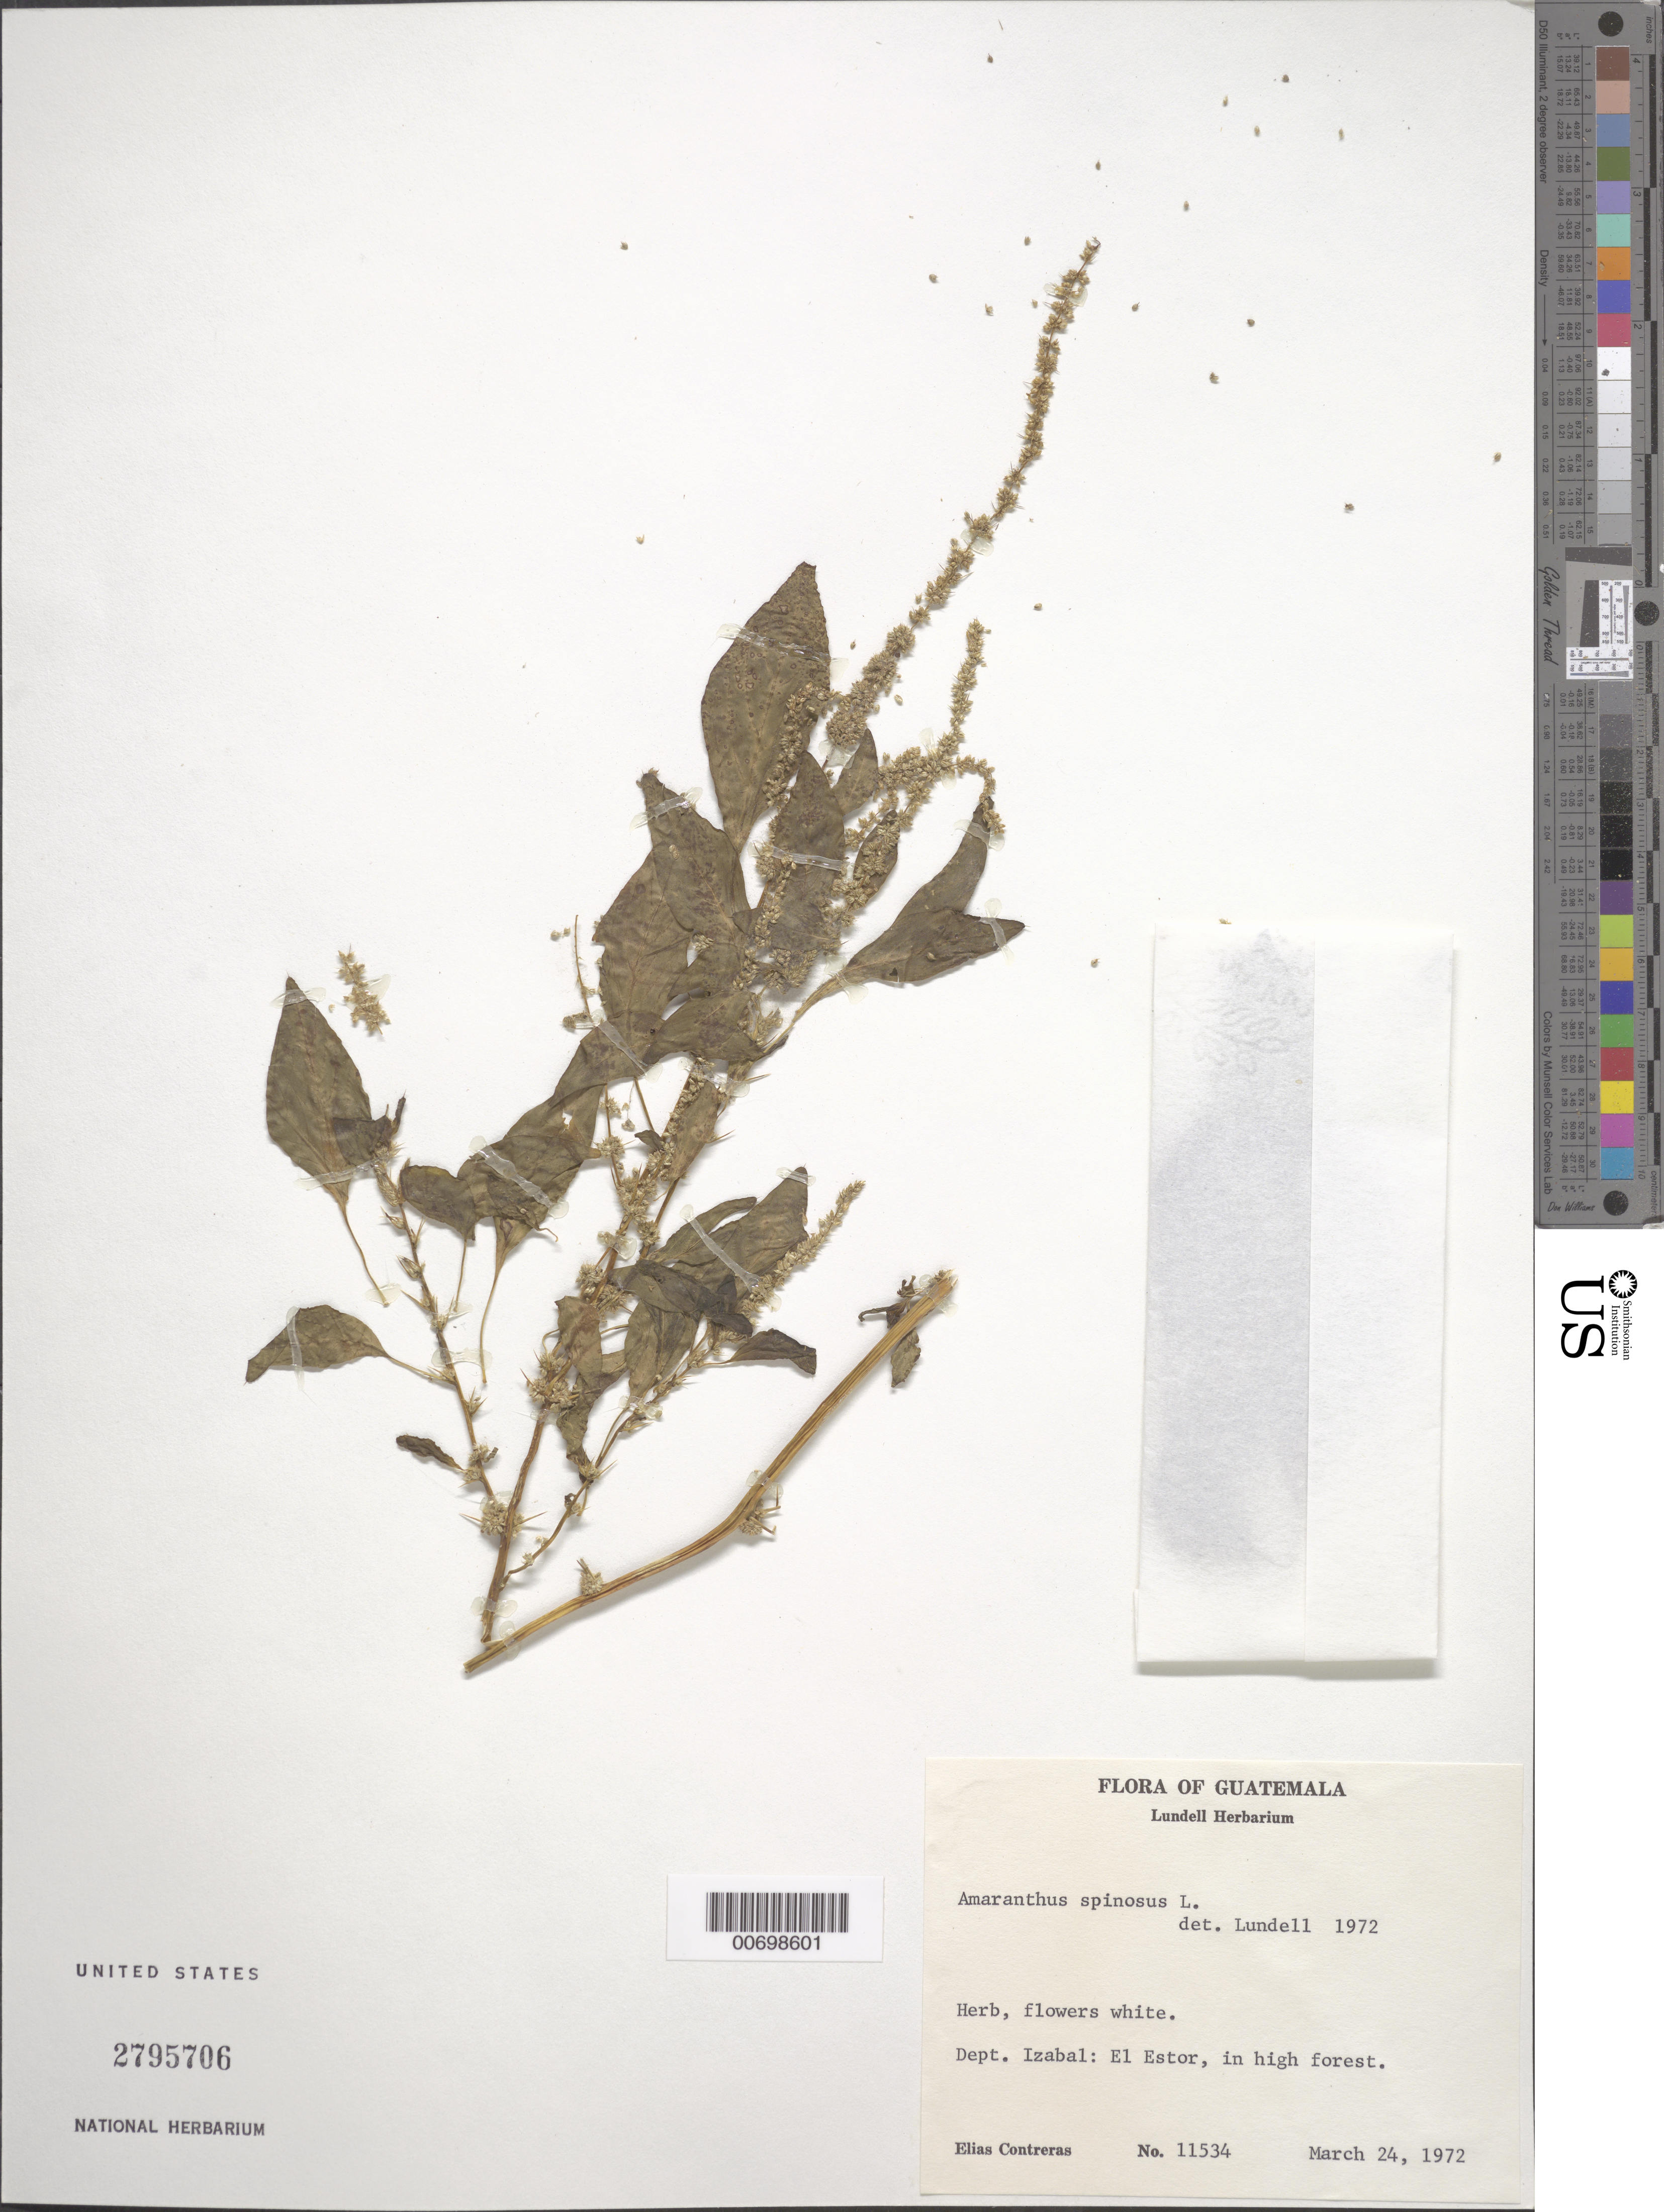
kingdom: Plantae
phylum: Tracheophyta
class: Magnoliopsida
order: Caryophyllales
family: Amaranthaceae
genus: Amaranthus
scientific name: Amaranthus spinosus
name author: L.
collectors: E. Contreras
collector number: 11534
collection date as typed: Mar 1972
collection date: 1972-03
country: Guatemala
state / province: Izabal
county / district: El Estor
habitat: In high forest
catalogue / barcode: US 2795706